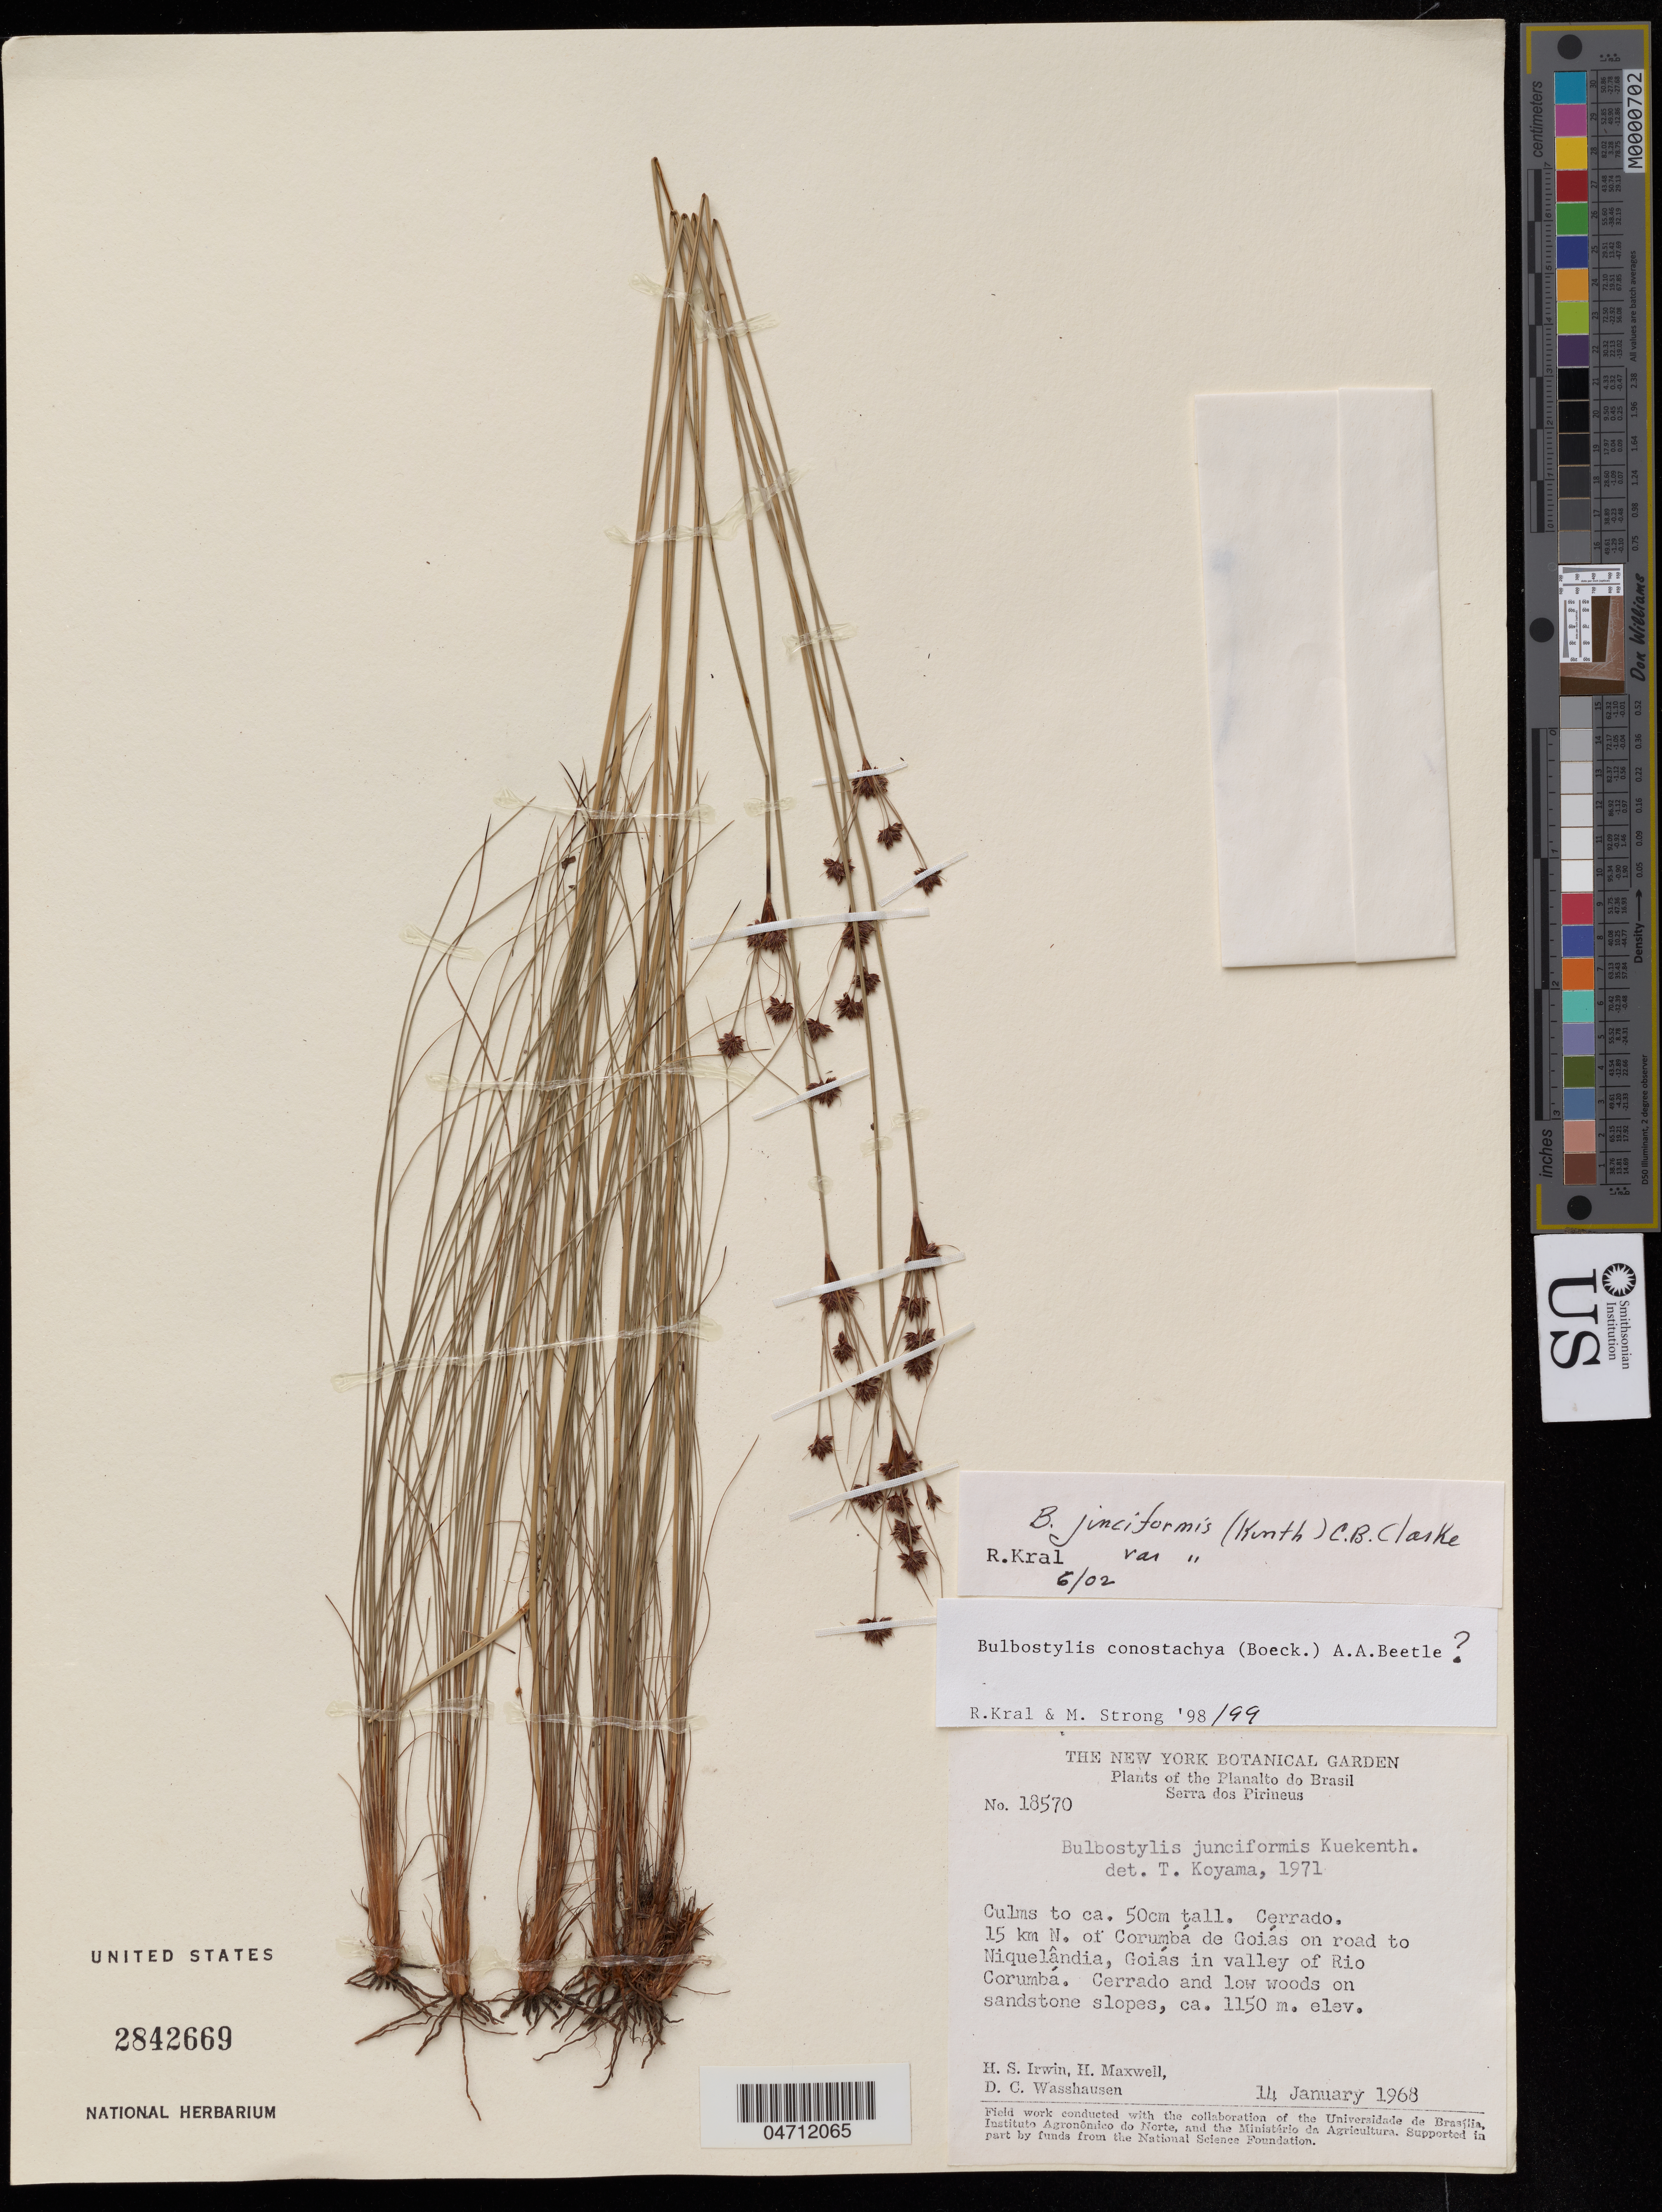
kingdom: Plantae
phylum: Tracheophyta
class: Liliopsida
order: Poales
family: Cyperaceae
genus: Bulbostylis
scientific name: Bulbostylis junciformis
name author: (Kunth) C.B. Clarke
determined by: Kral, R.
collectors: H. Irwin, H. Maxwell & D. C. Wasshausen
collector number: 18570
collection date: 1968-01-14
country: Brazil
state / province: Goiás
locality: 15 km N. of Corumbá de Goiás on road to Niquelândia, Goiás in valley of Rio Corumbá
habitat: Cerrado and low woods on sandstone slopes.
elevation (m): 1150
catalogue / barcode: US 2842669